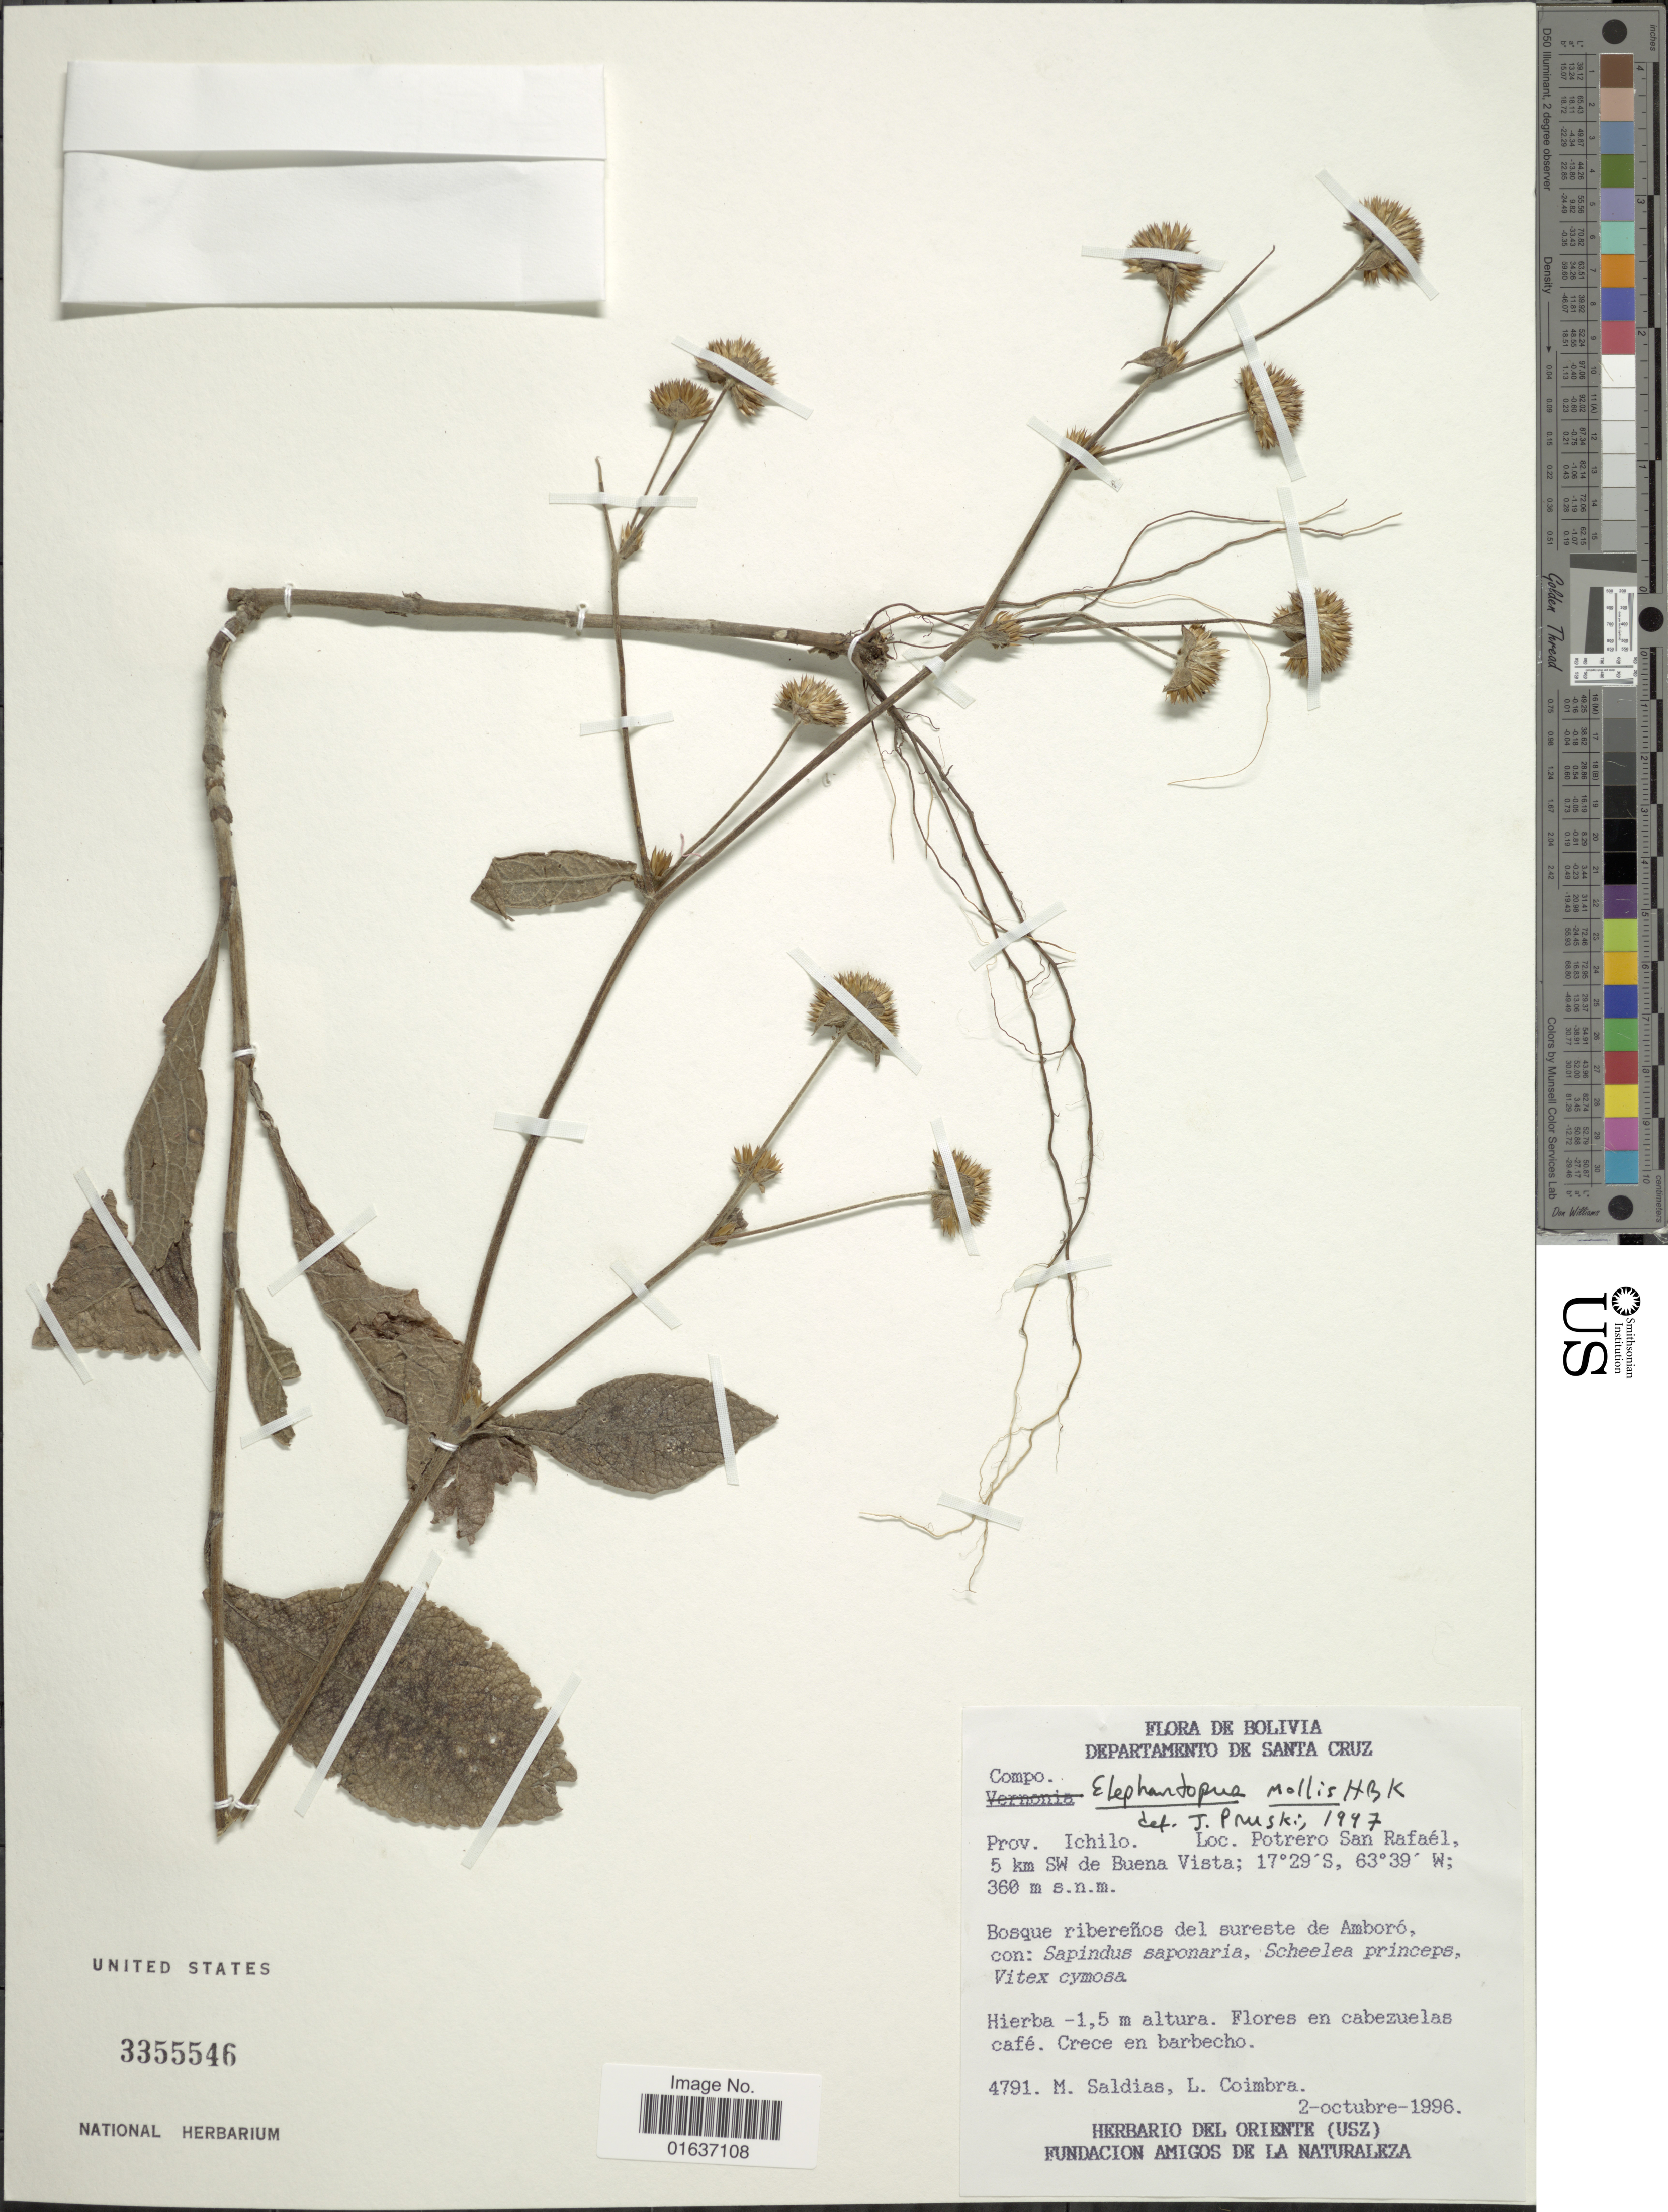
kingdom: Plantae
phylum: Tracheophyta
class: Magnoliopsida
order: Asterales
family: Asteraceae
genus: Elephantopus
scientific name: Elephantopus mollis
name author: Kunth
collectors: M. Saldias & L. Coimbra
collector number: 4791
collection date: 1996-10-02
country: Bolivia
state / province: Santa Cruz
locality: Prov. Ichilo, Potrero San Rafaél, 5 km SW de Buena Vista, bosque rubereños del sureste de Amboró. flores en cabezueles café, crece en barbecho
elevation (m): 360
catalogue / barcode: US 3355546